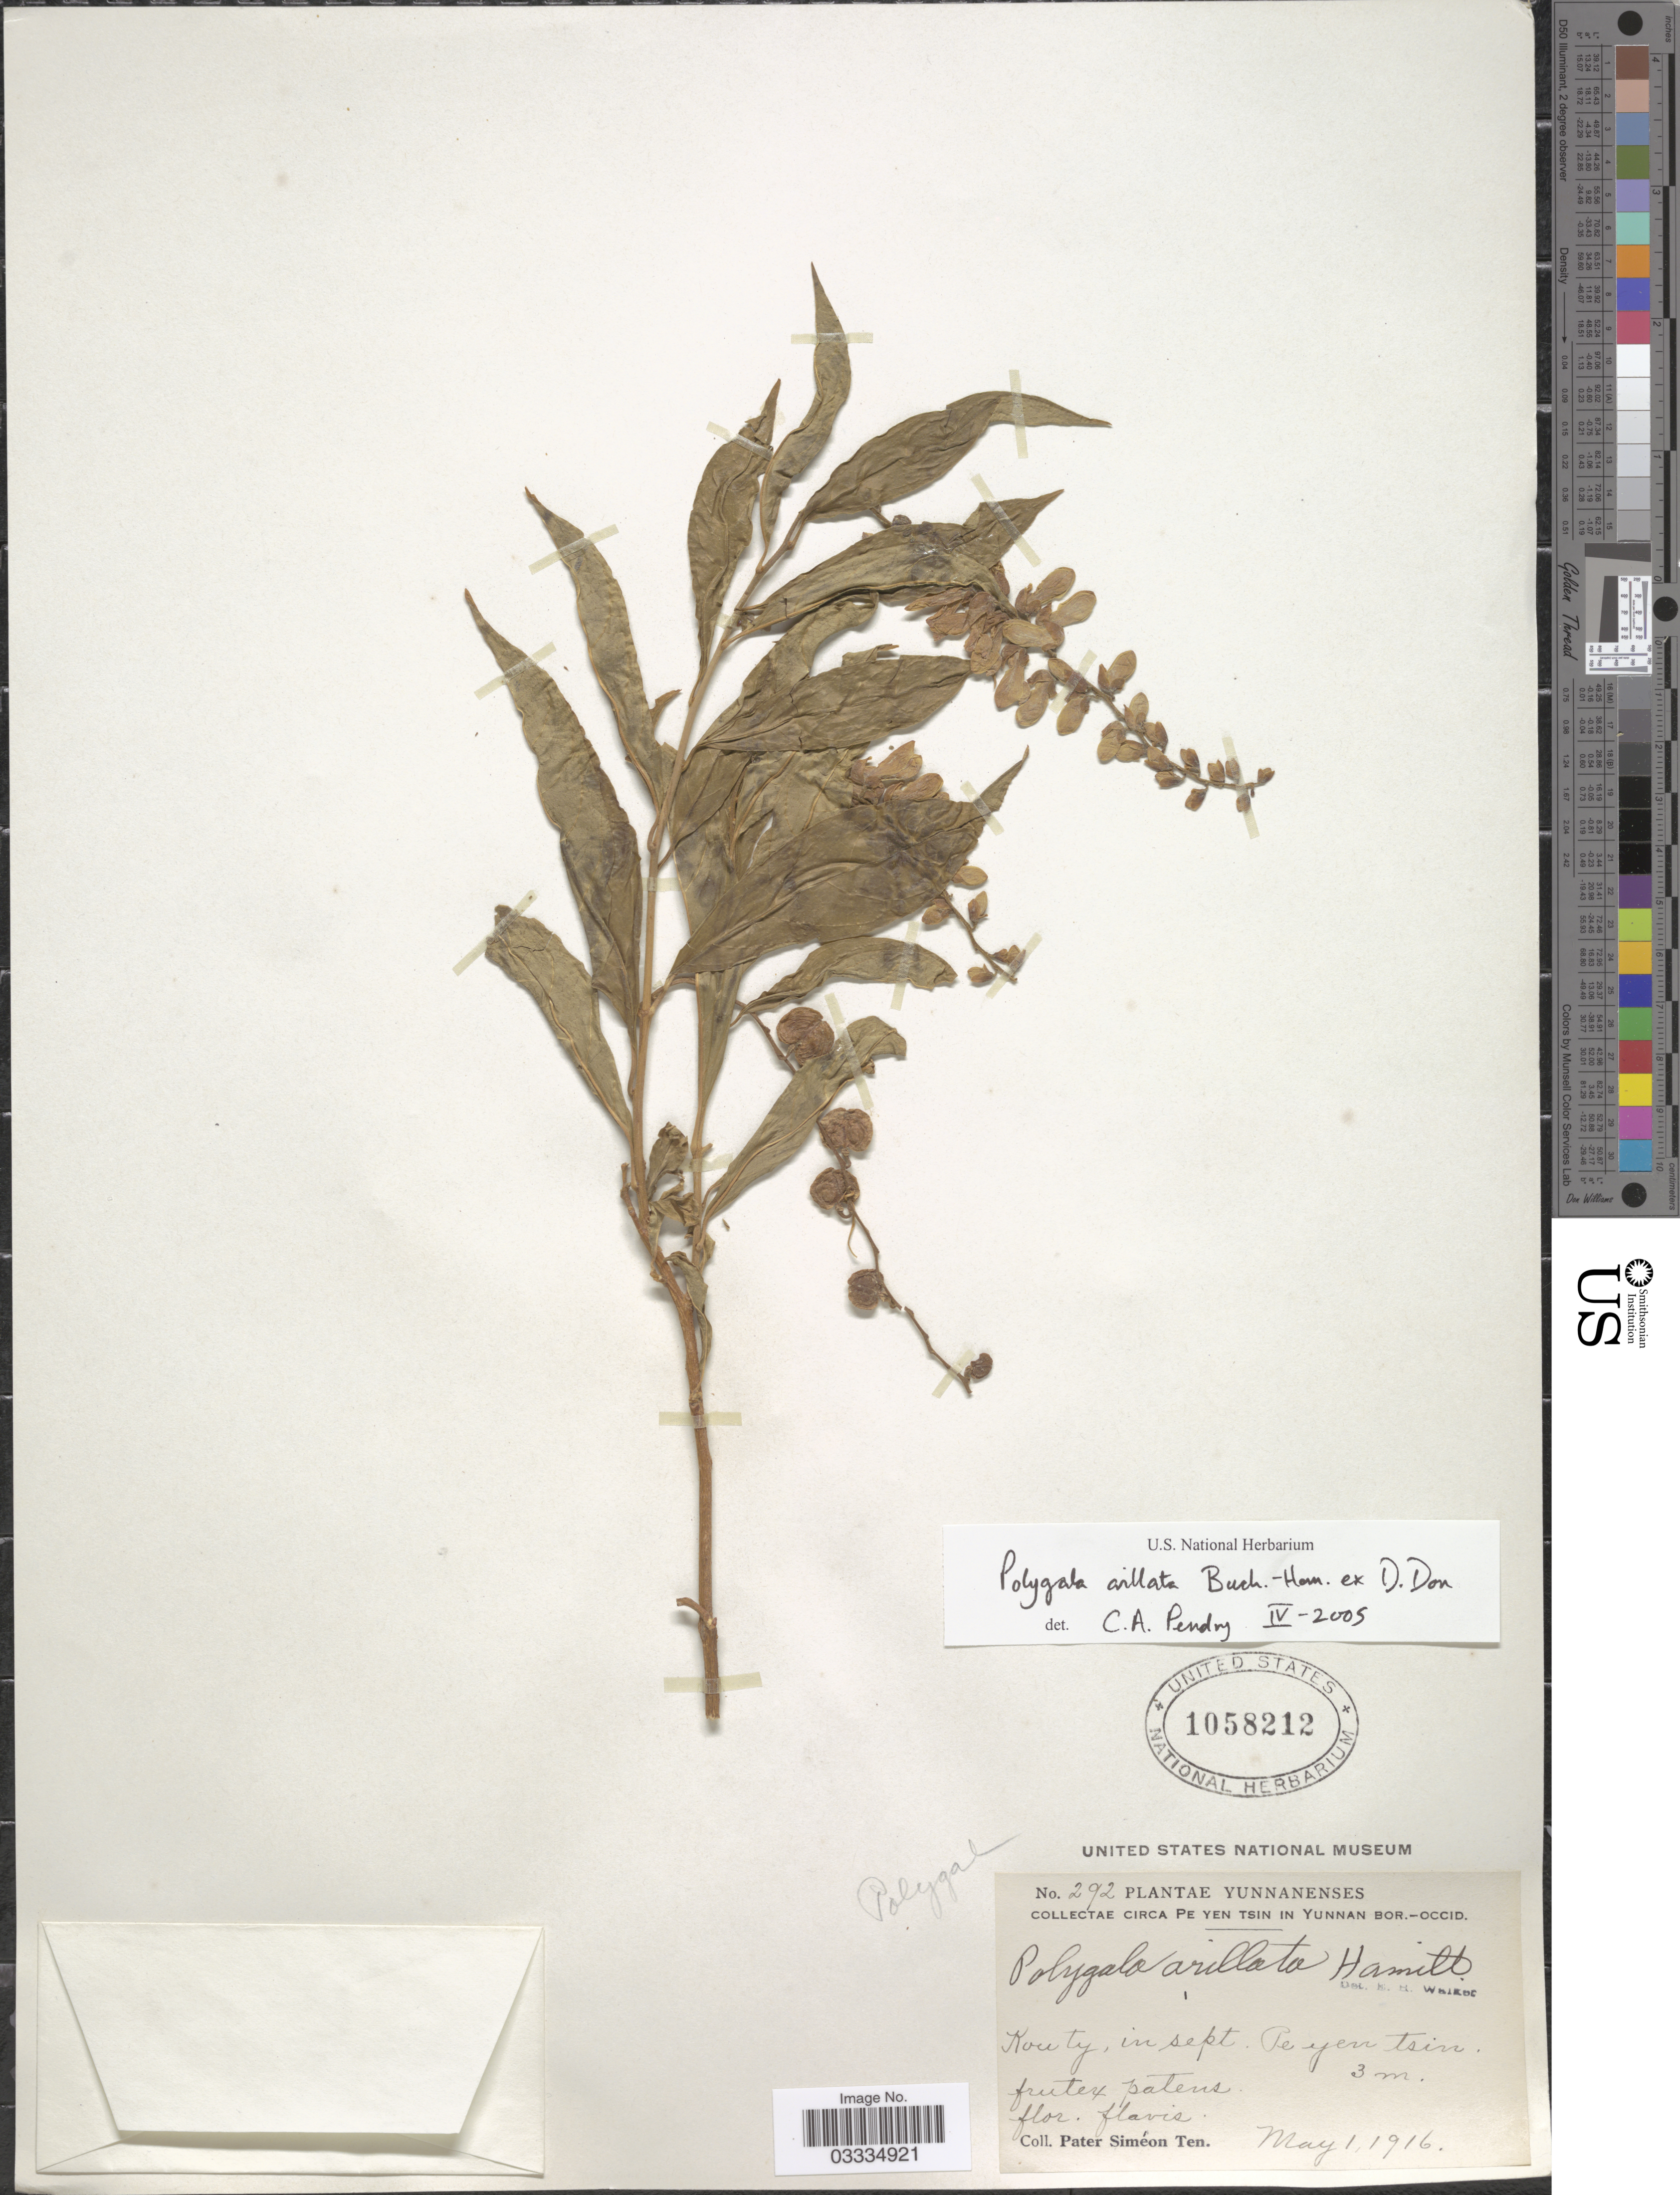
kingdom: Plantae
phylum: Tracheophyta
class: Magnoliopsida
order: Fabales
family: Polygalaceae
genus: Polygala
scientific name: Polygala arillata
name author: Buch.-Ham. ex D. Don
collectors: P. S. Ten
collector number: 292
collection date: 1916-05-01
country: China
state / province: Yunnan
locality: Circa Pe Yen Tsin in Yunnan Bor.-Occid. Kouty, in sept. Pe yen tsin.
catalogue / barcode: US 1058212